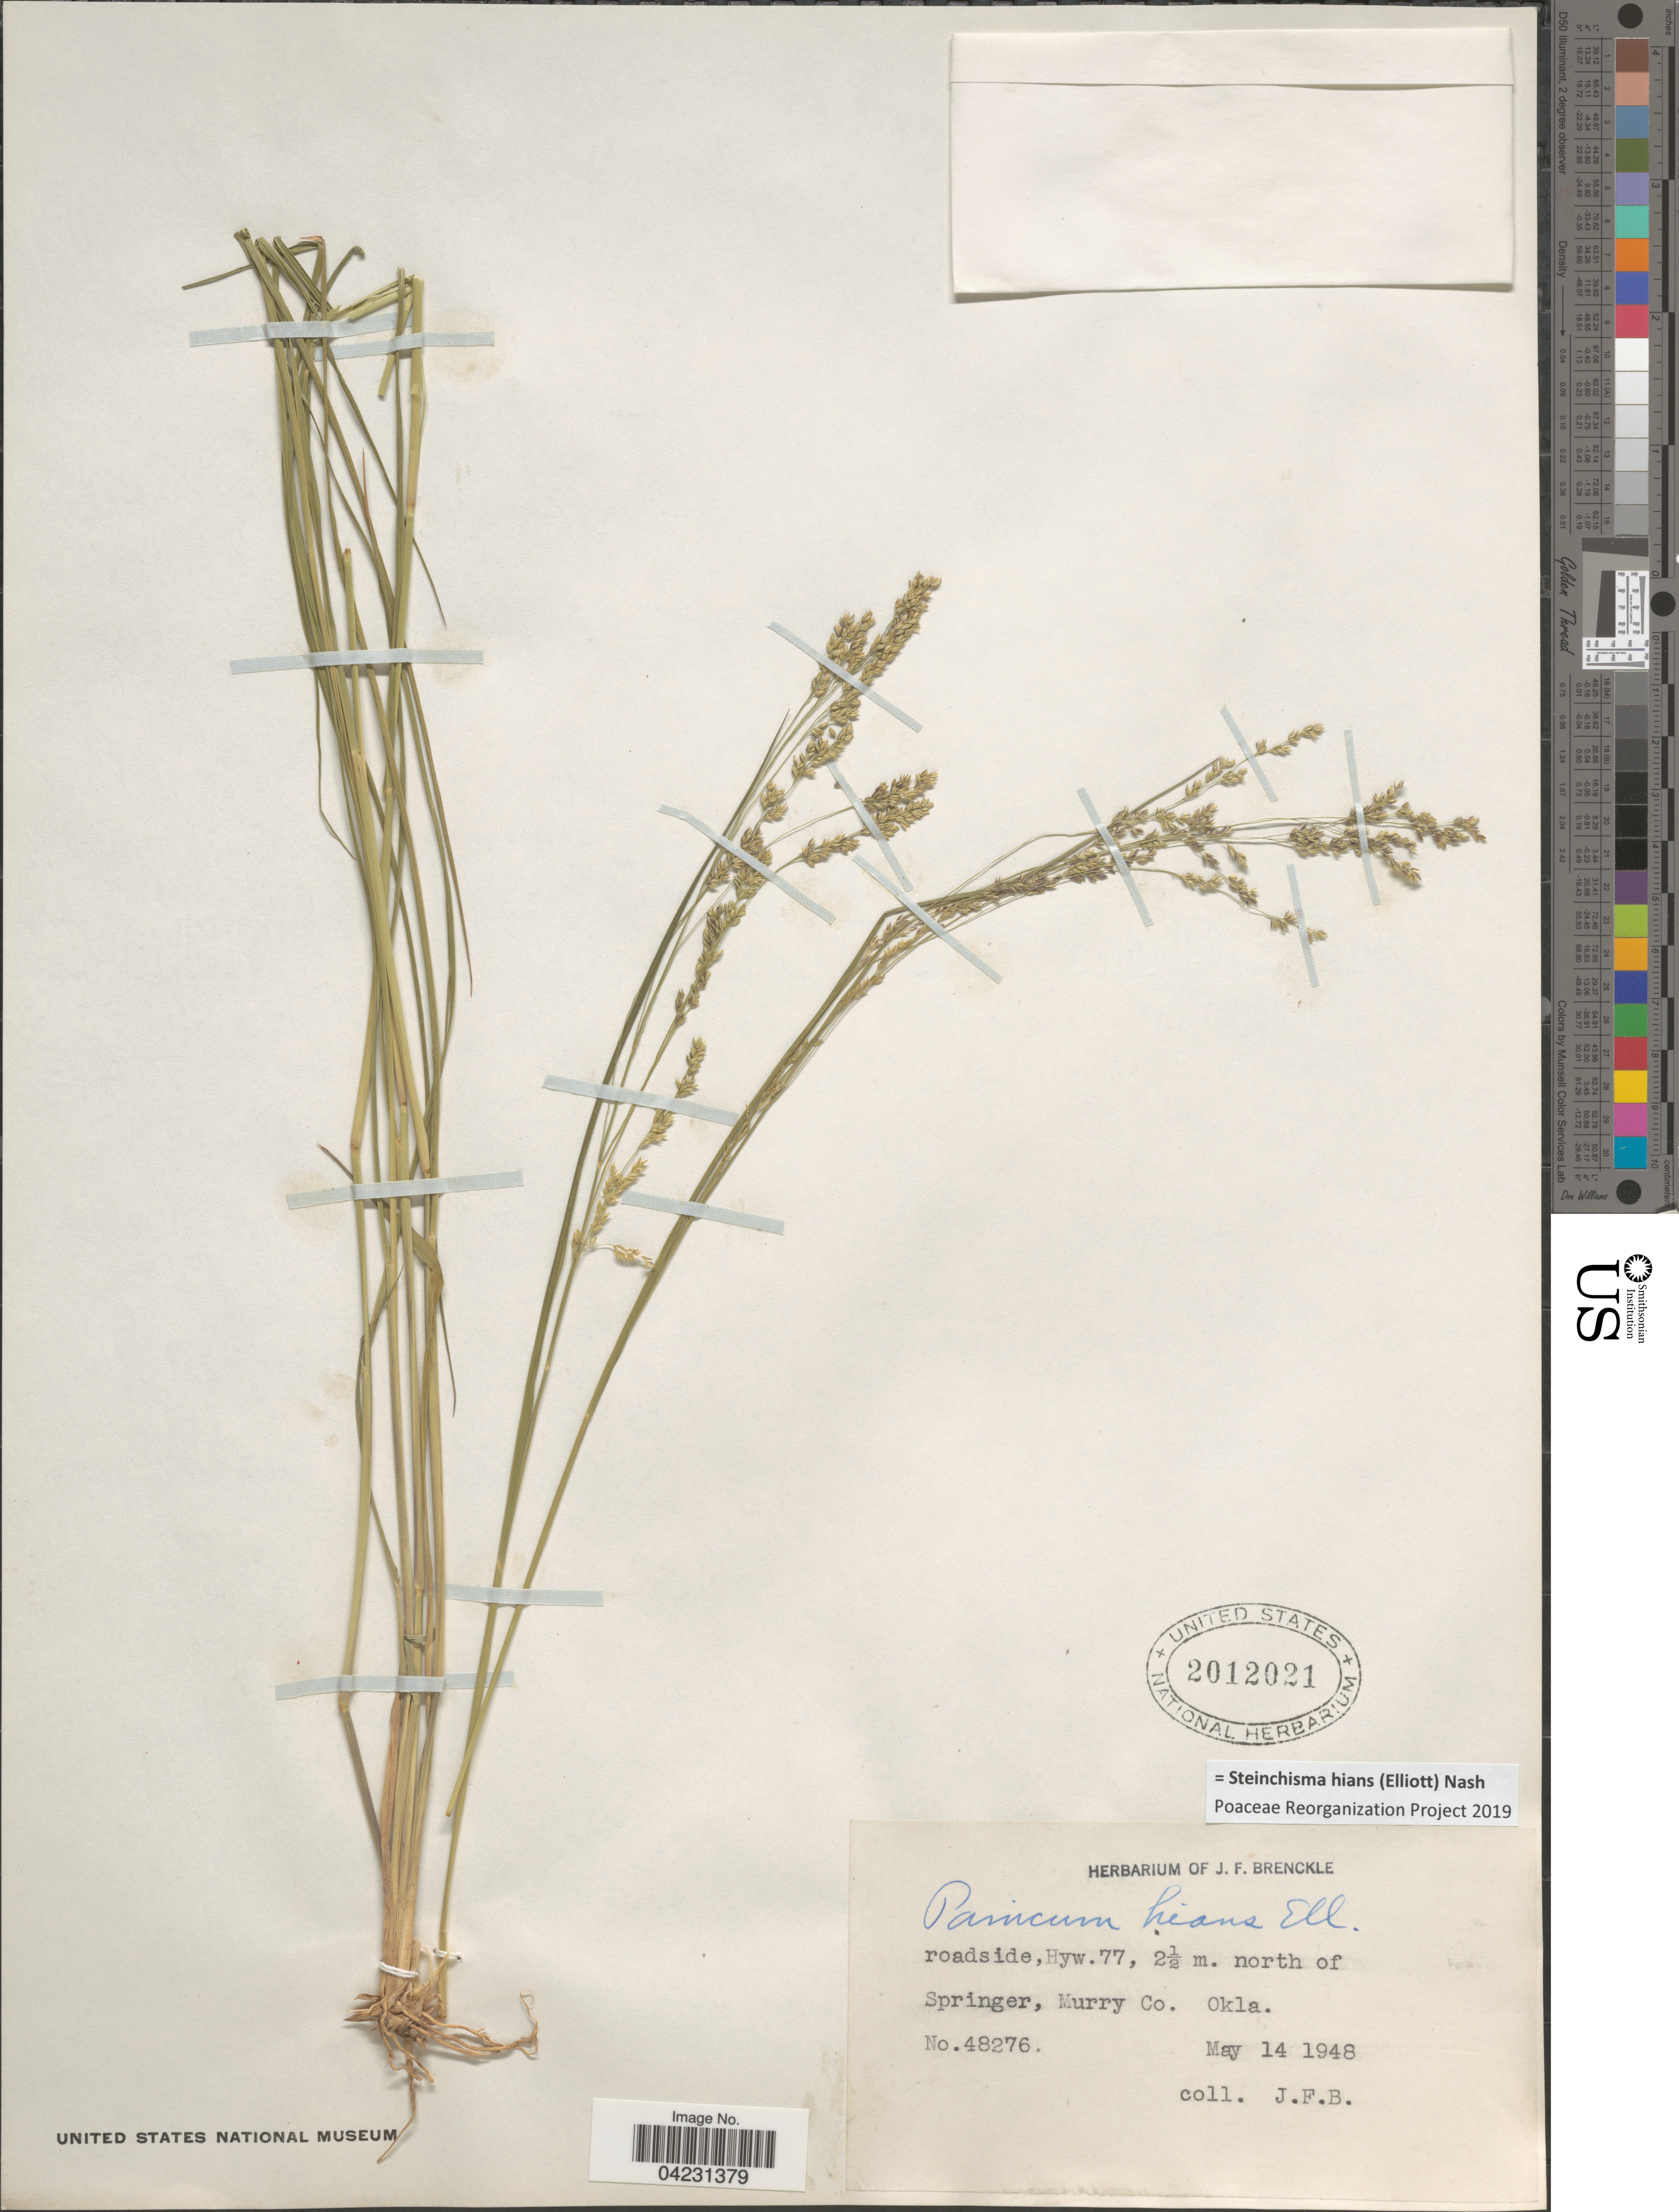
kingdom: Plantae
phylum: Tracheophyta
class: Liliopsida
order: Poales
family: Poaceae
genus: Steinchisma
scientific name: Steinchisma hians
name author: (Elliott) Nash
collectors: J. Brenckle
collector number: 48276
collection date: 1948-05-14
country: United States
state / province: Oklahoma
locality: Roadside, Hyw. 77, 2½ m. north of Springer, Murry Co.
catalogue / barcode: US 2012021